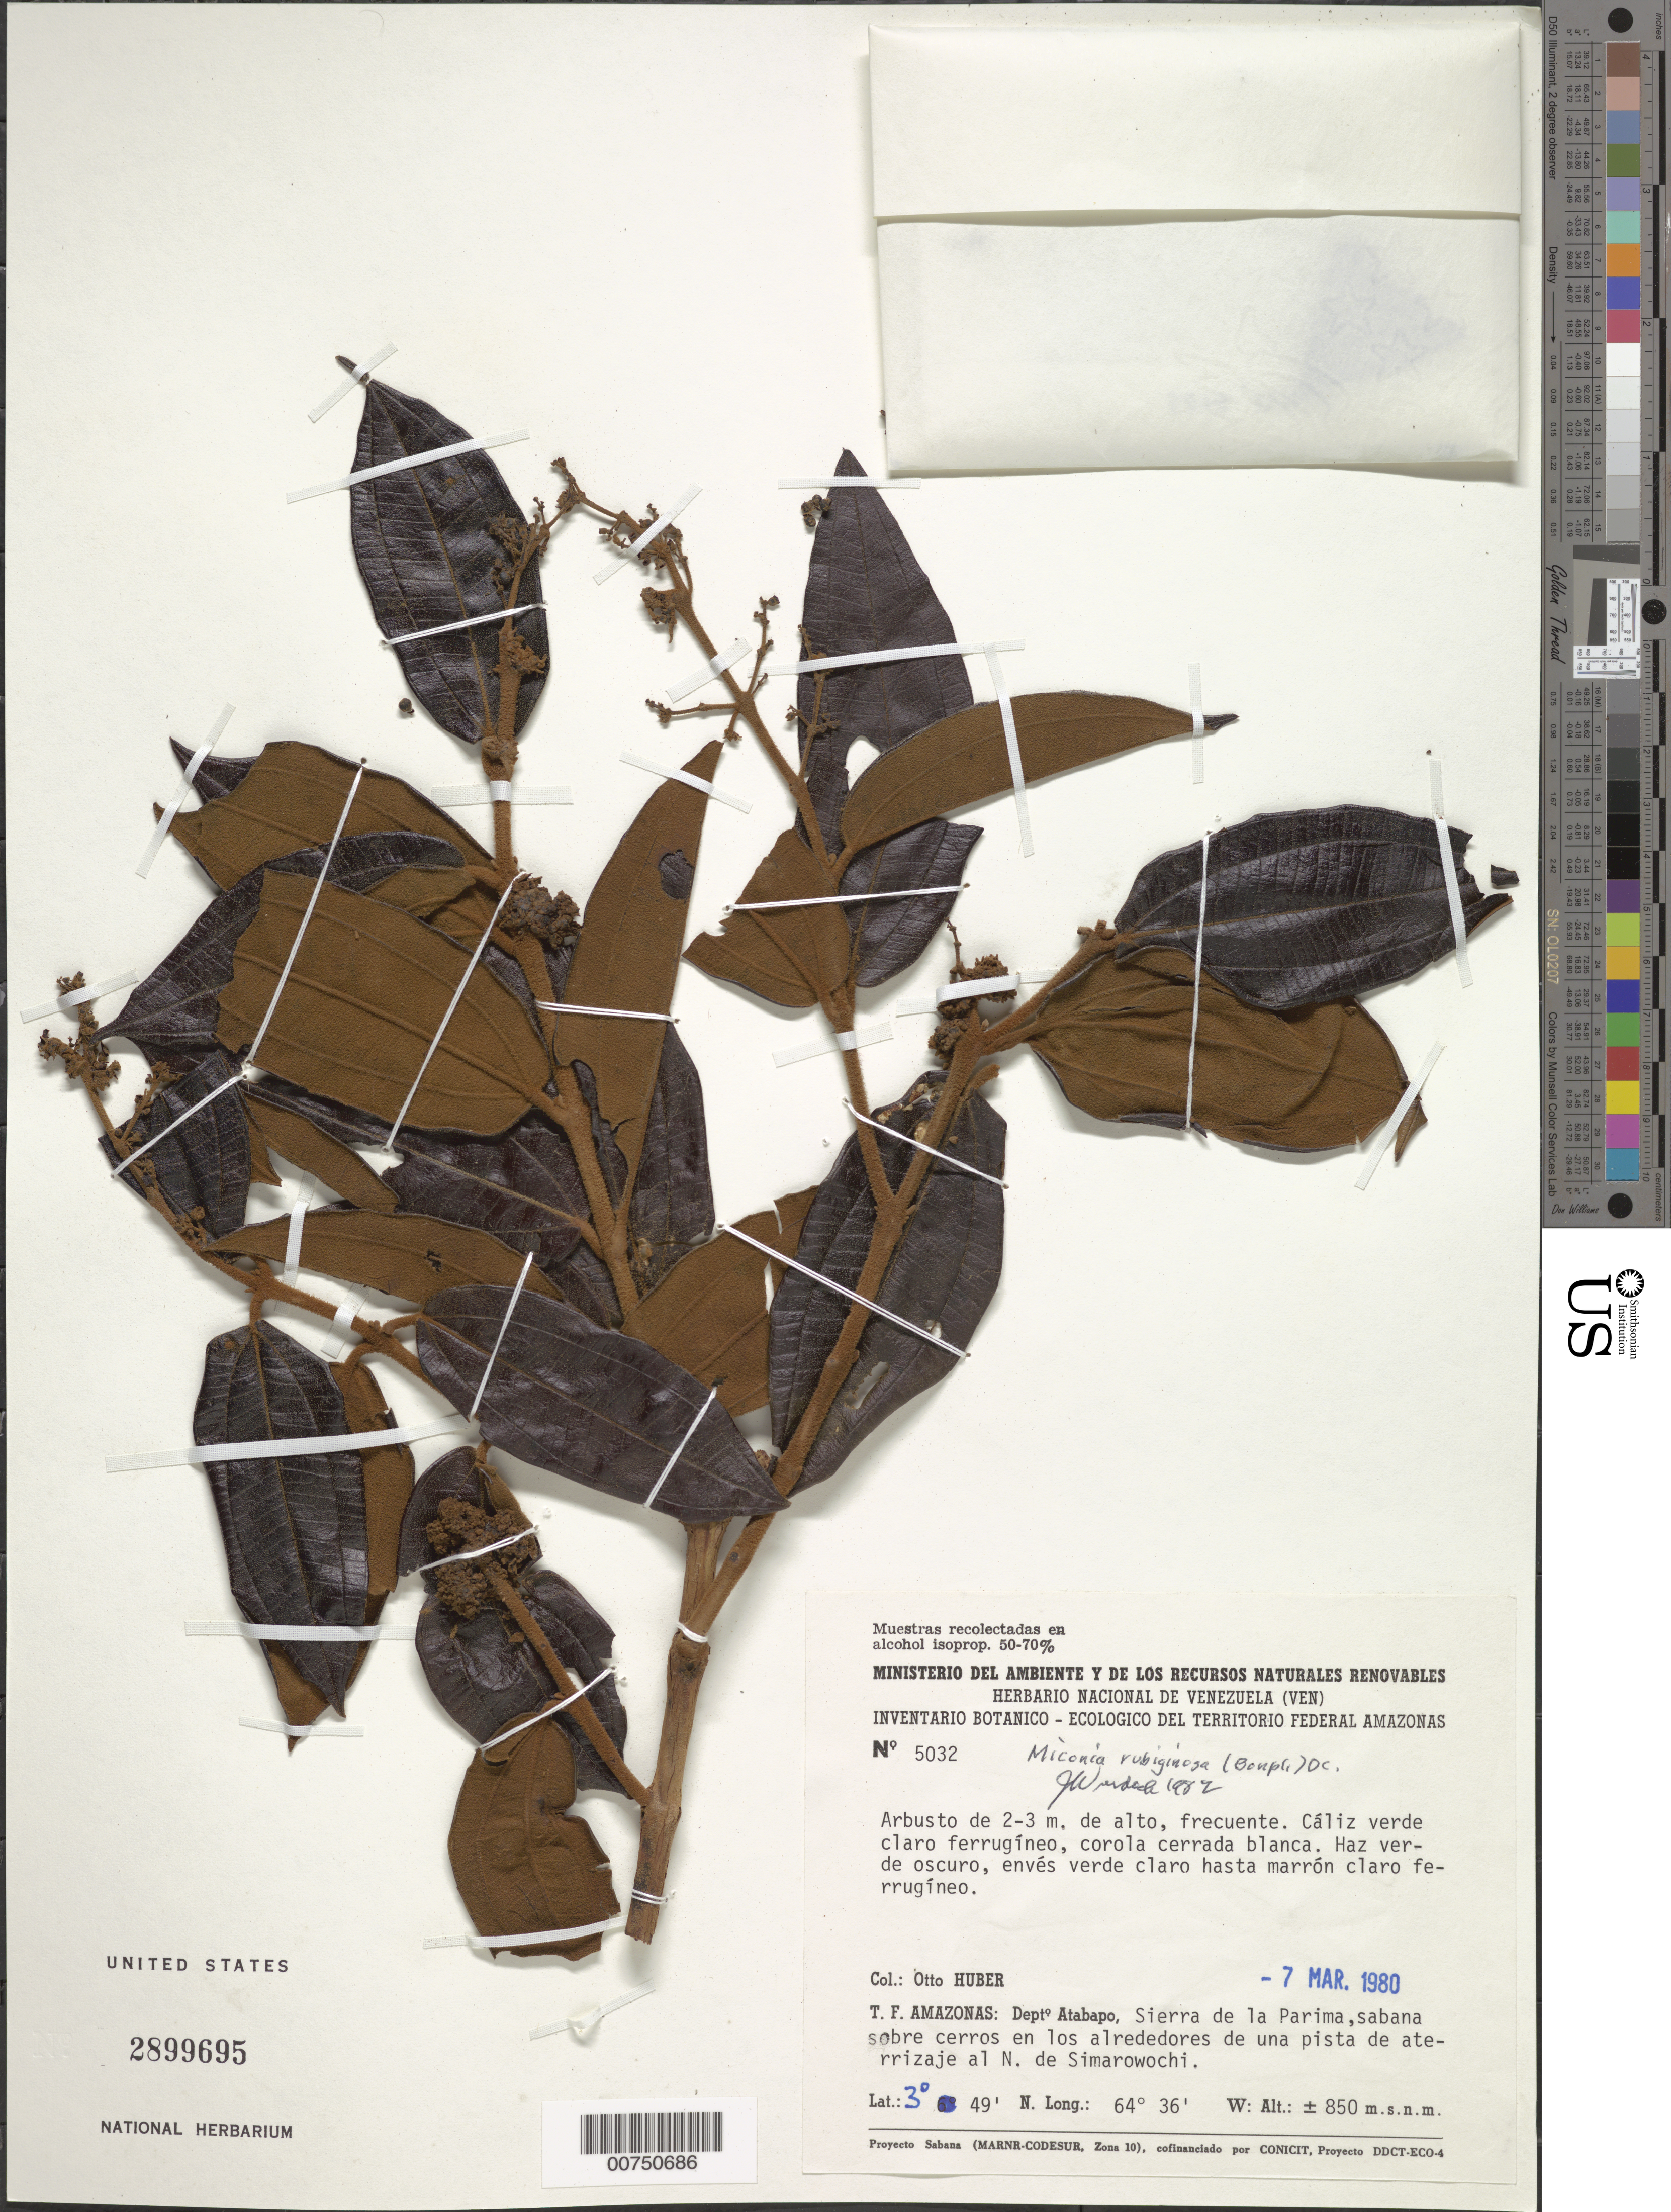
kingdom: Plantae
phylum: Tracheophyta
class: Magnoliopsida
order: Myrtales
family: Melastomataceae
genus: Miconia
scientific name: Miconia rubiginosa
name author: (Bonpl.) DC.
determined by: Wurdack, John J., (US), US (UNITED STATES)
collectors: O. Huber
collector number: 5032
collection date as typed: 7-Mar-80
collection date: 1980-03-07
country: Venezuela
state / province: Amazonas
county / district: Atabapo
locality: Sierra de la Parima, N de Simarowochi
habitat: Sabana sobre cerros en los alrededores de una pista de aterrizaje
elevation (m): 850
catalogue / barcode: US 2899695